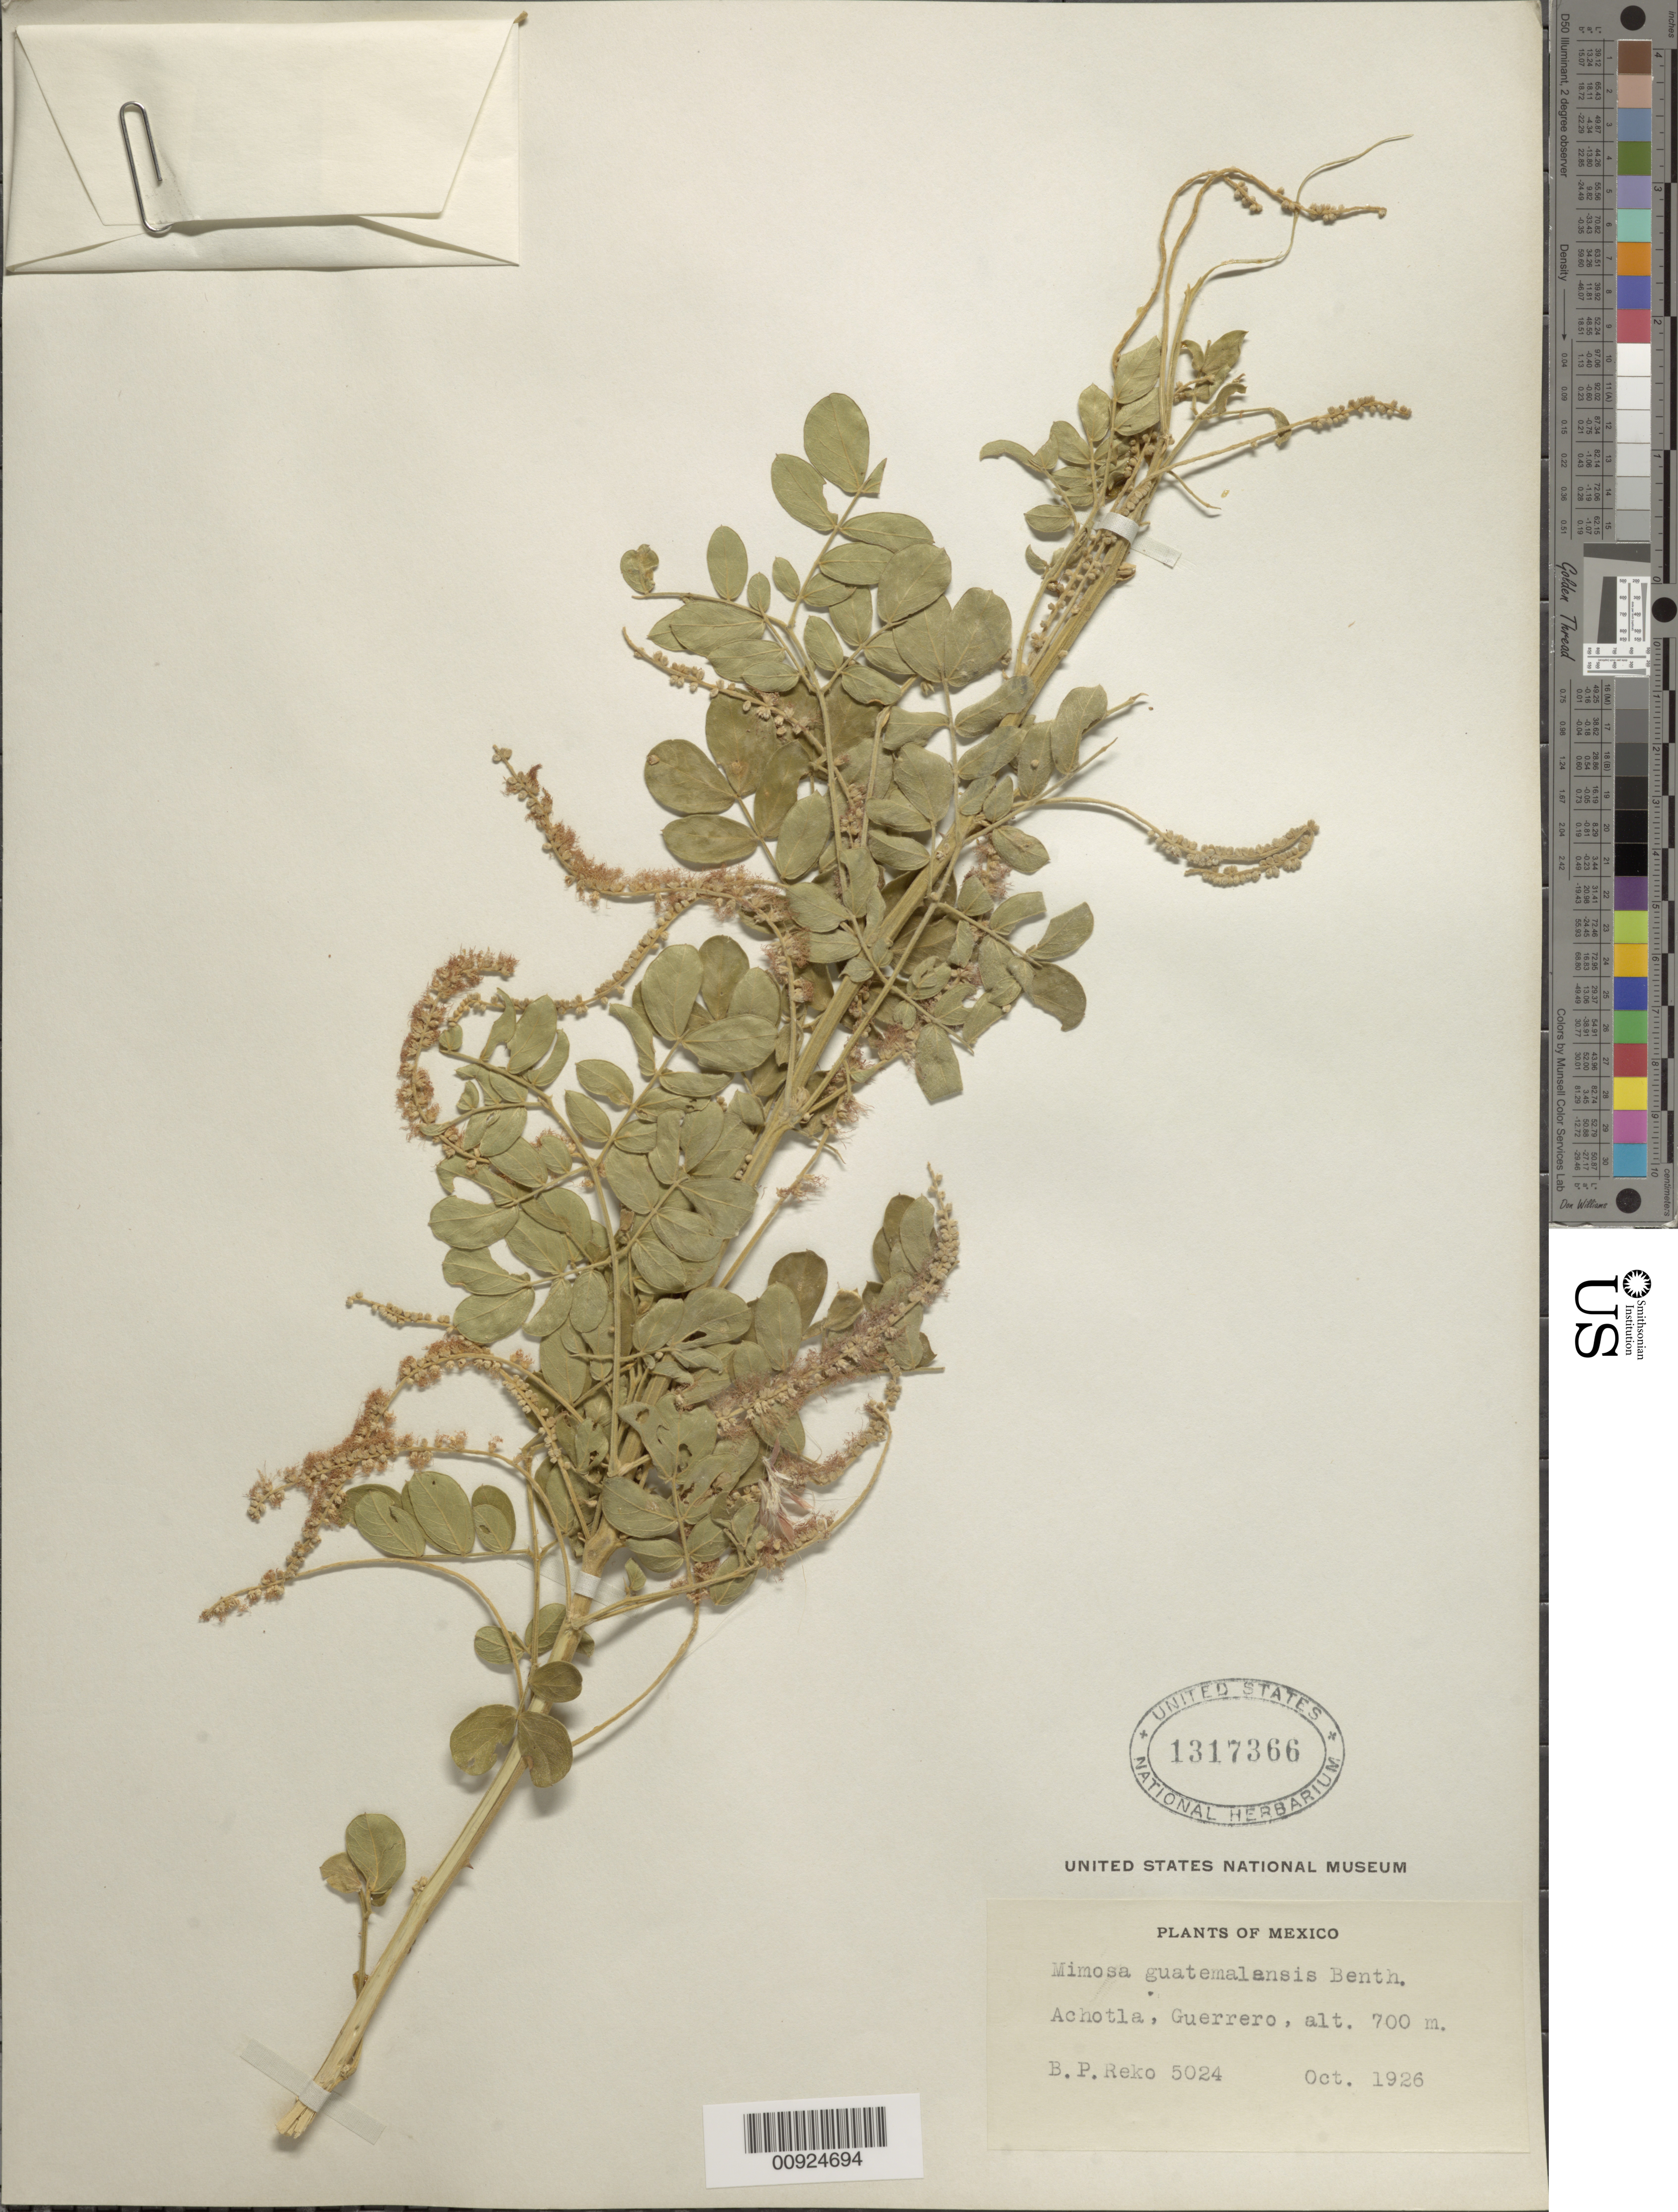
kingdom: Plantae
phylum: Tracheophyta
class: Magnoliopsida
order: Fabales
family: Fabaceae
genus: Mimosa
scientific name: Mimosa guatemalensis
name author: (Hook.) Benth.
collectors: B. P. Reko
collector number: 5024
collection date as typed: Oct 1926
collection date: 1926-10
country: Mexico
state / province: Guerrero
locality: Achotla, Guerrero.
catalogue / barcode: US 1317366